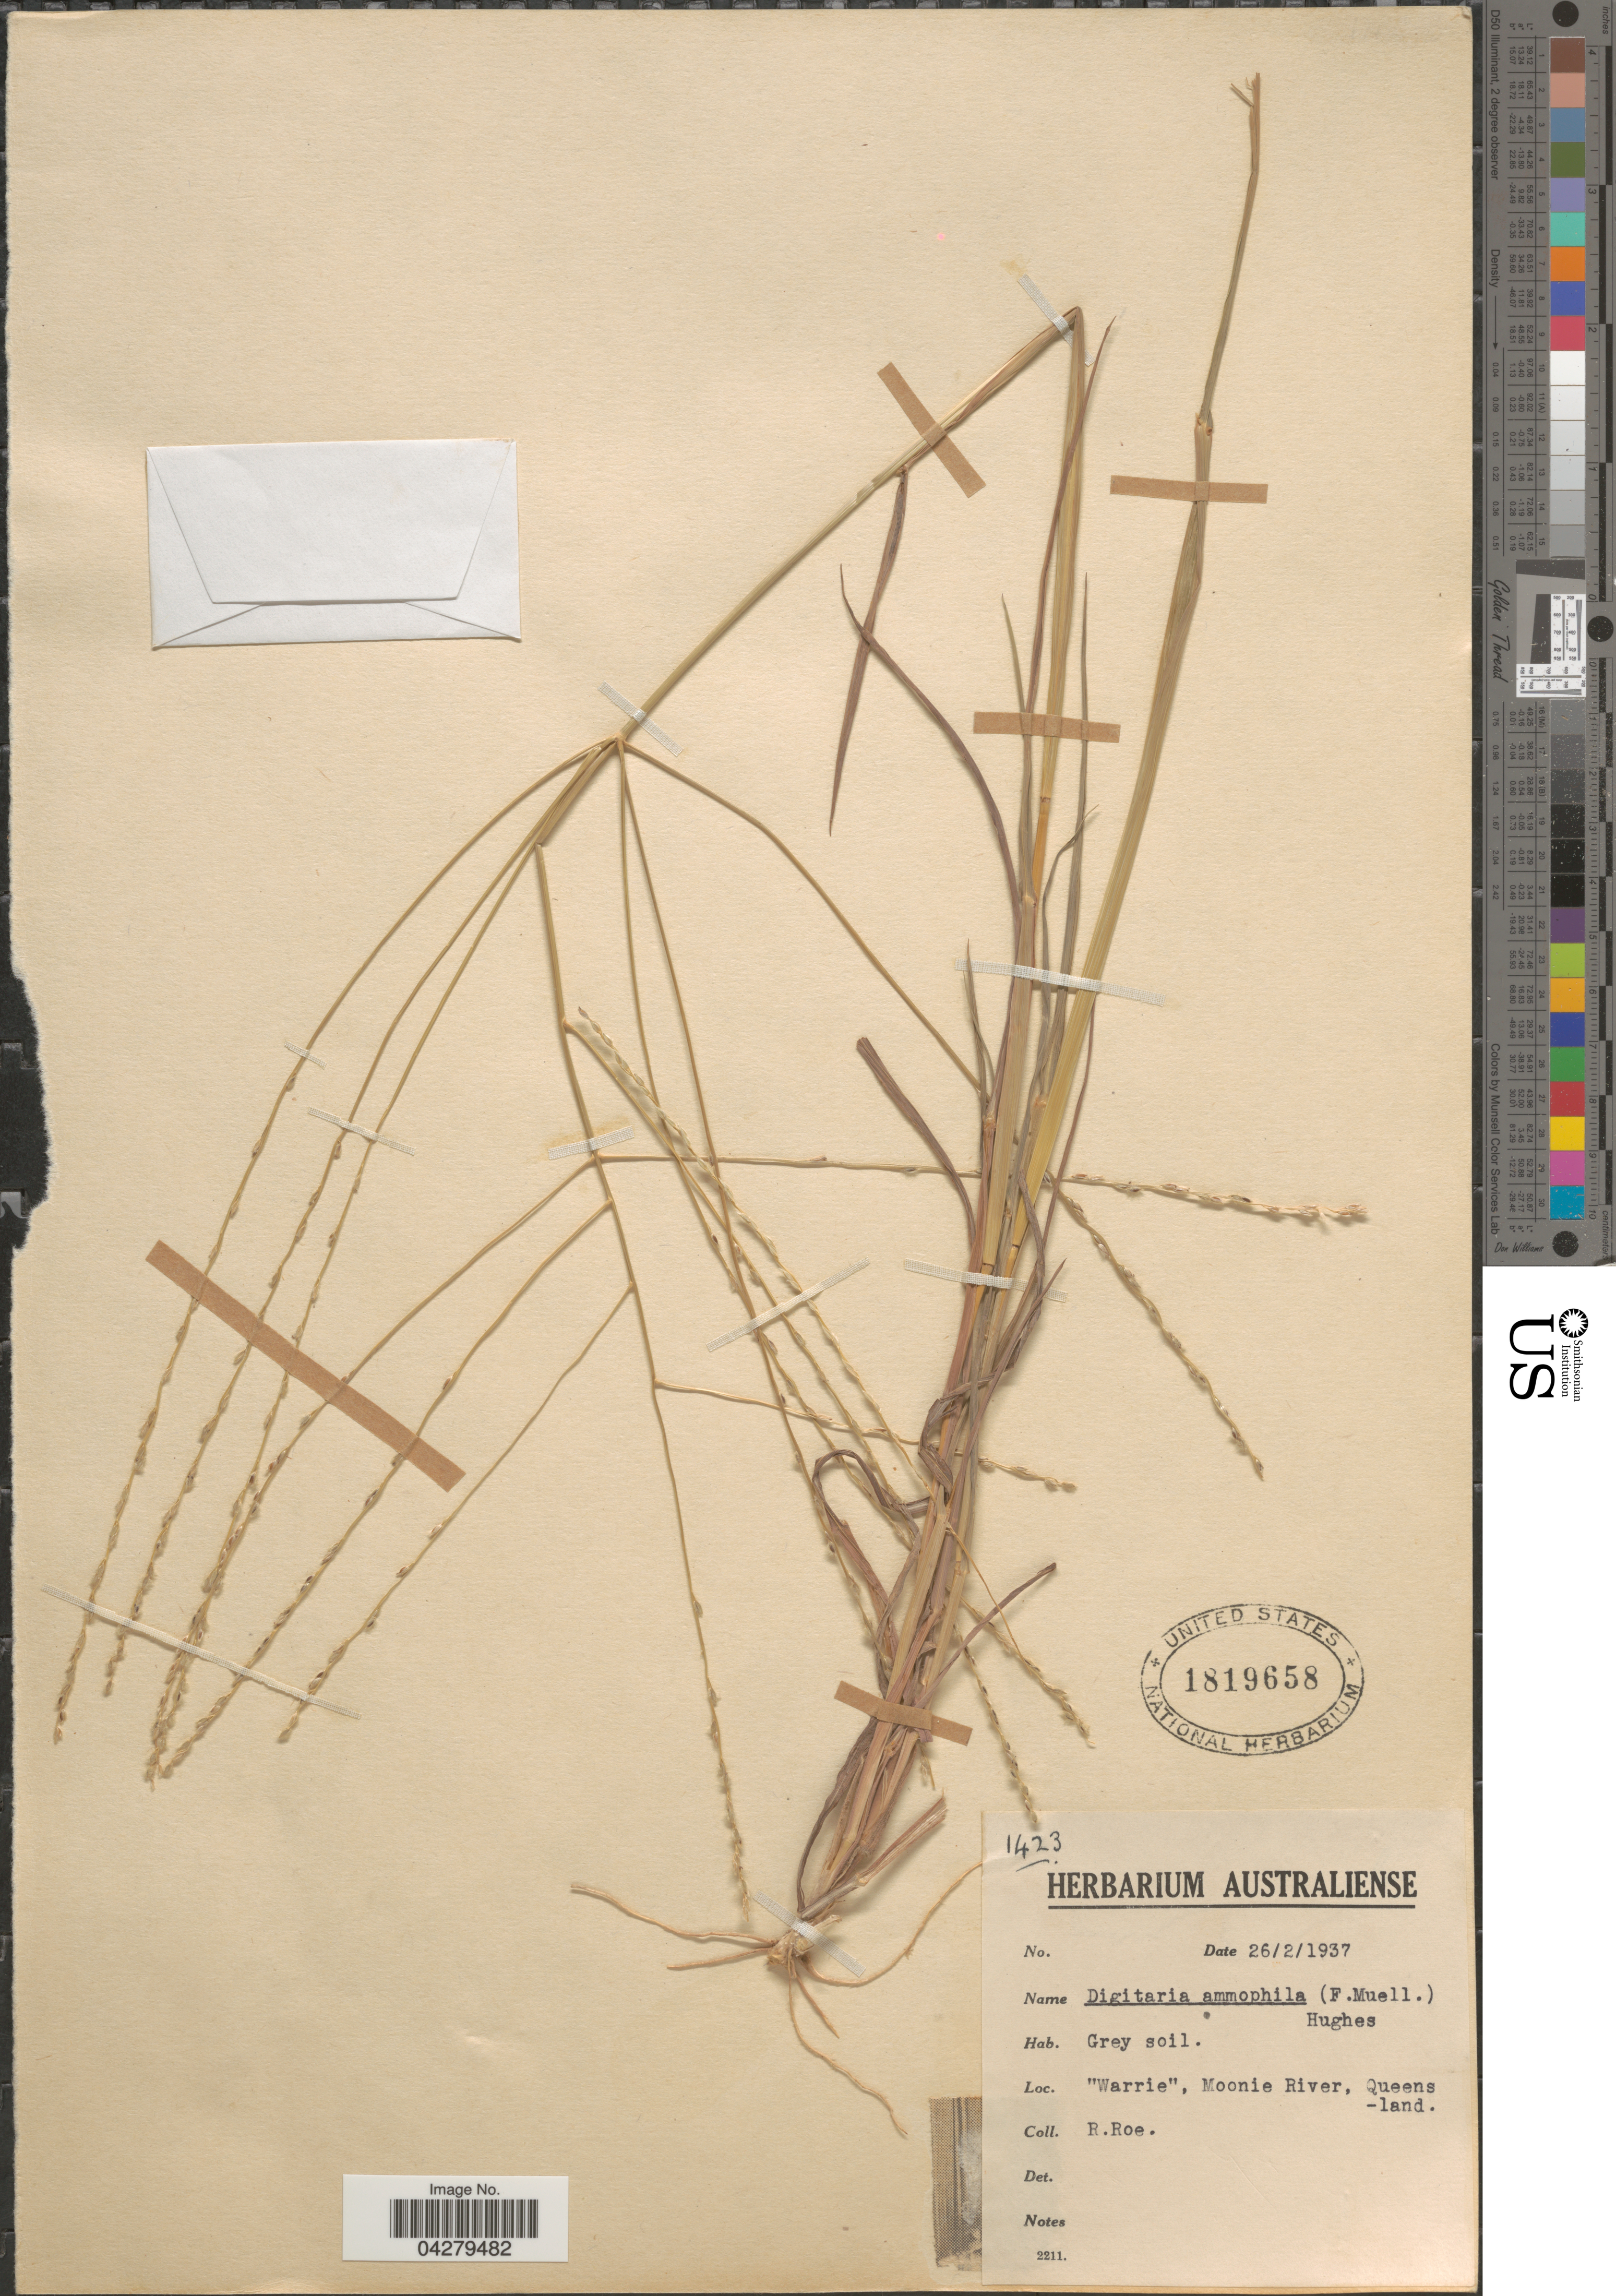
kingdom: Plantae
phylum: Tracheophyta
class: Liliopsida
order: Poales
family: Poaceae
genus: Digitaria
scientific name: Digitaria ammophila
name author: (F. Muell.) Hughes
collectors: R. Roe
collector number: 1423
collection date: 1937-02-26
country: Australia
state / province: Queensland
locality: Warrie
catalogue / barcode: US 1819658